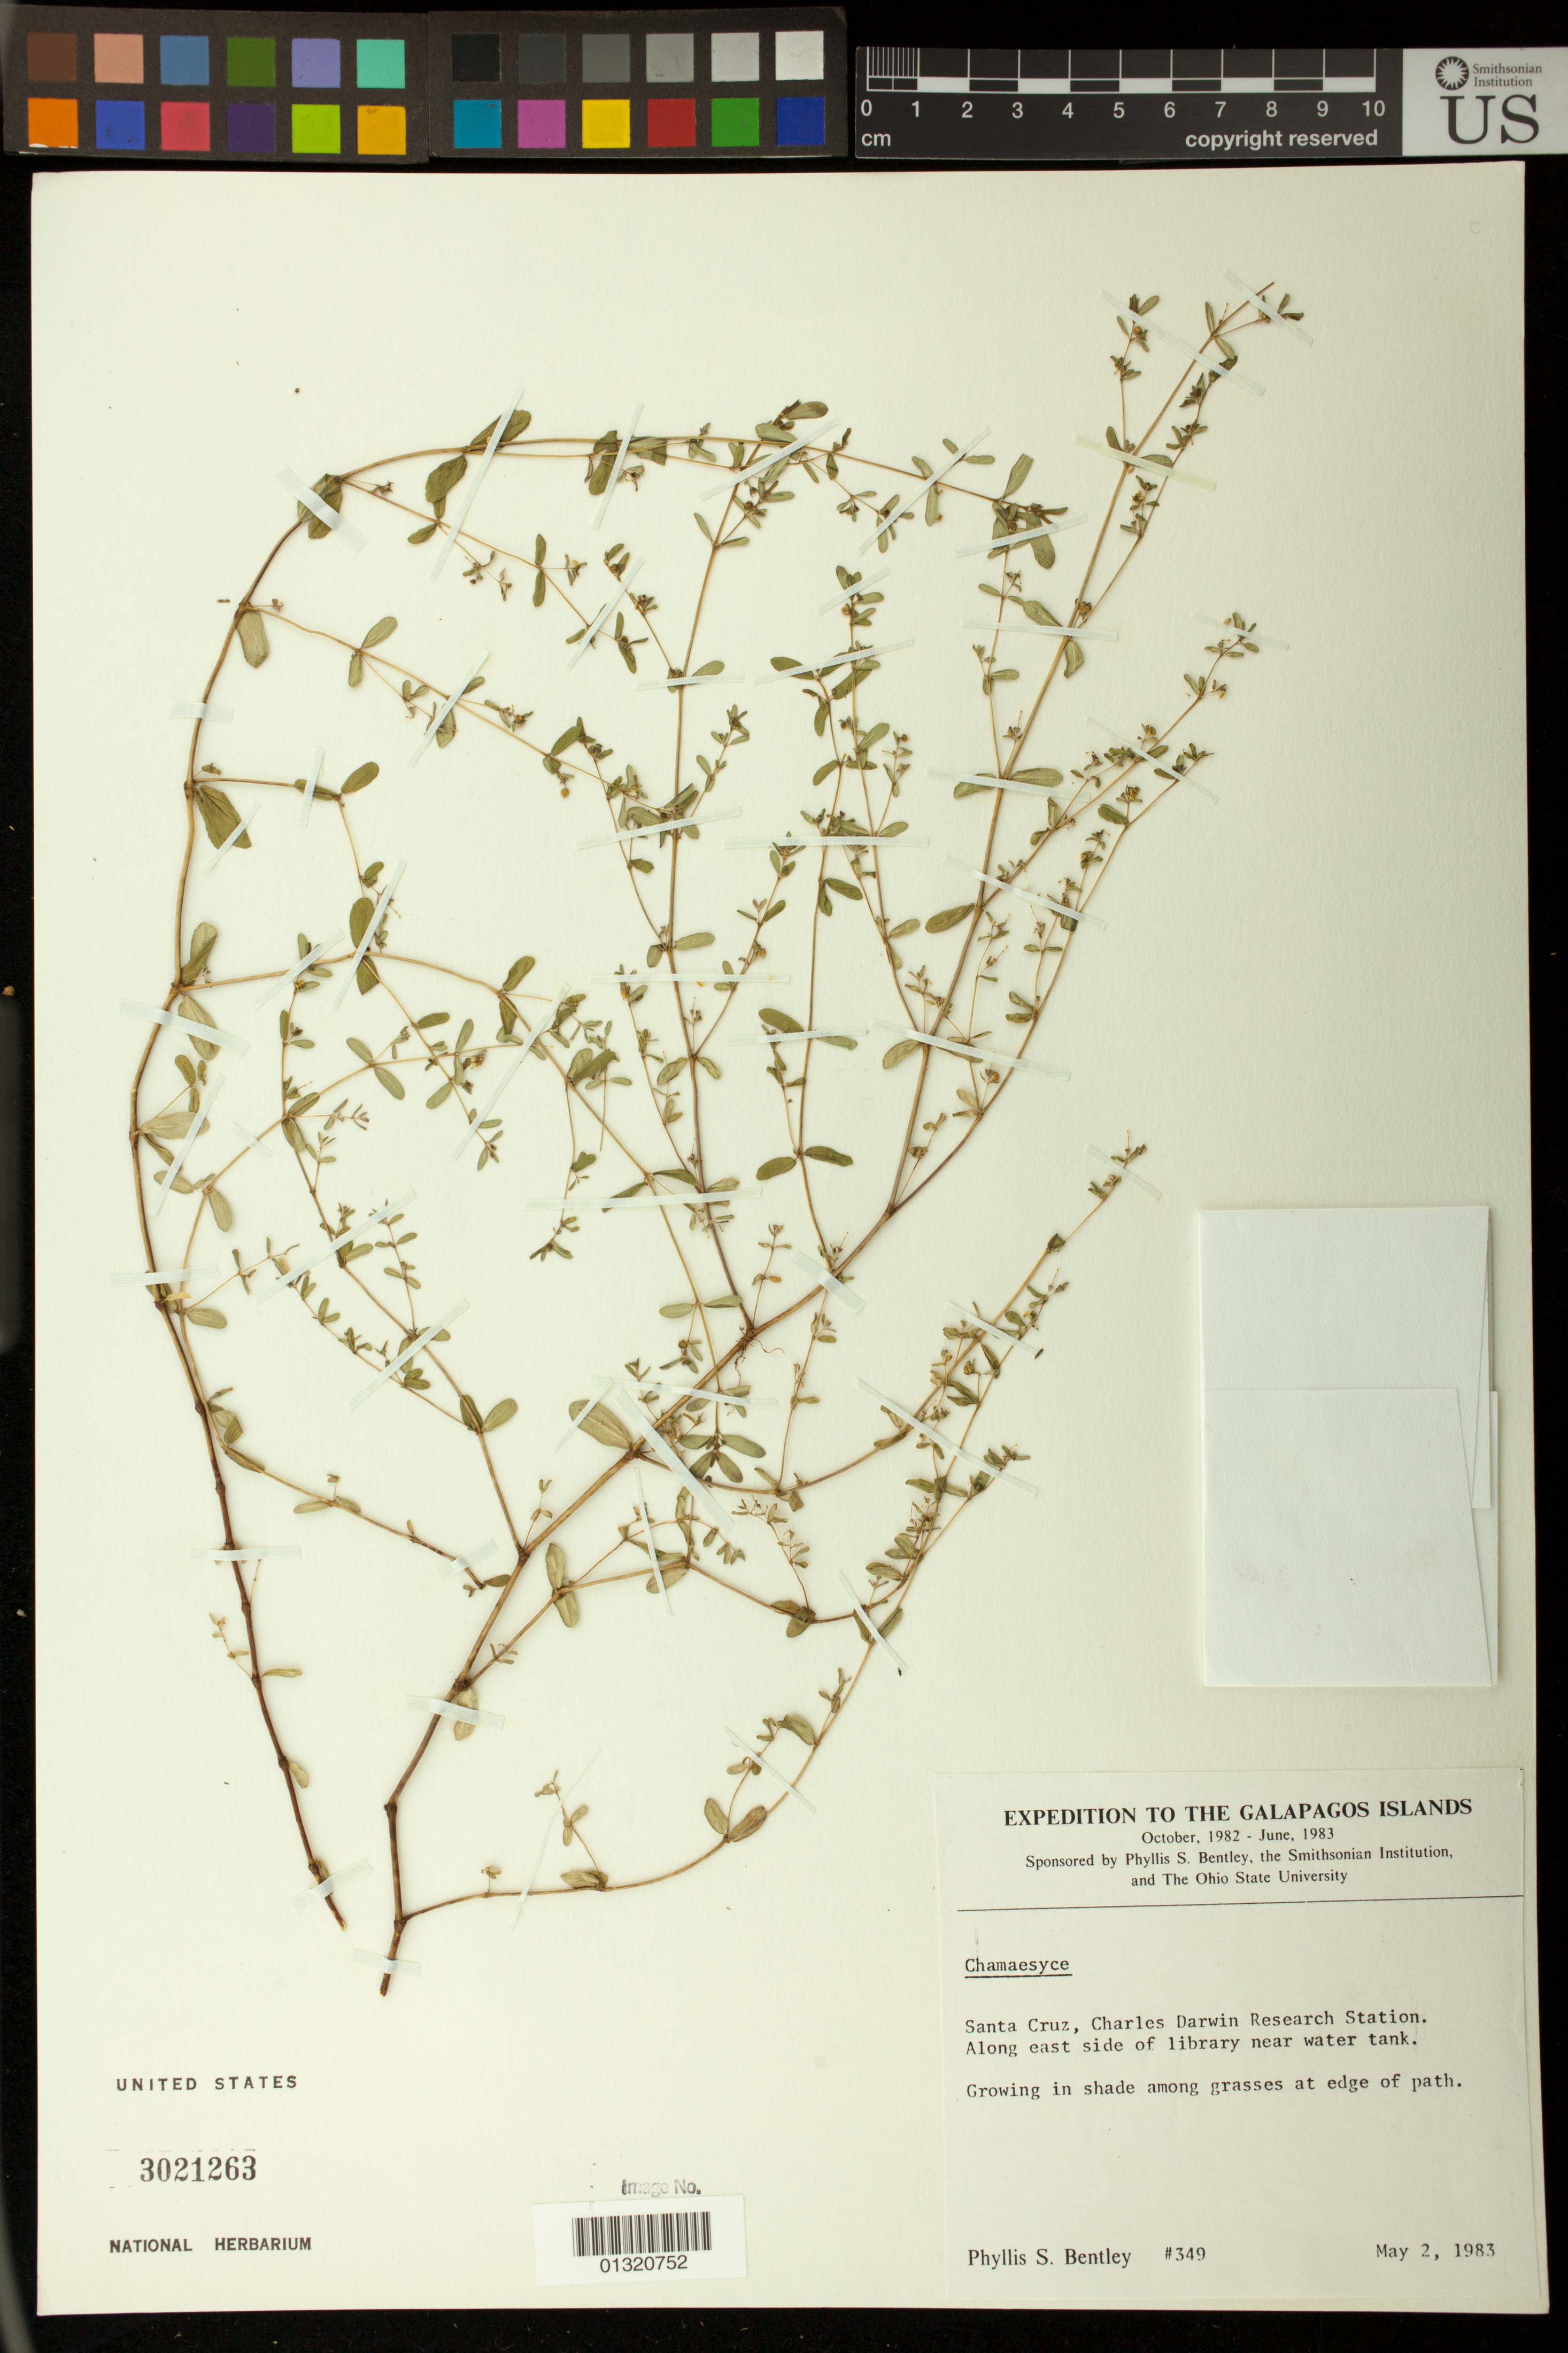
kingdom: Plantae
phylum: Tracheophyta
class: Magnoliopsida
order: Malpighiales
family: Euphorbiaceae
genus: Euphorbia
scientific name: Euphorbia sp.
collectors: P. S. Bentley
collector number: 349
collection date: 1983-05-02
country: Ecuador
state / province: Colón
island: Santa Cruz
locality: Santa Cruz, Charles Darwin Research Station. Along the east side of library near water tank. Growing in shade among grasses at edge of path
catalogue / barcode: US 3021263